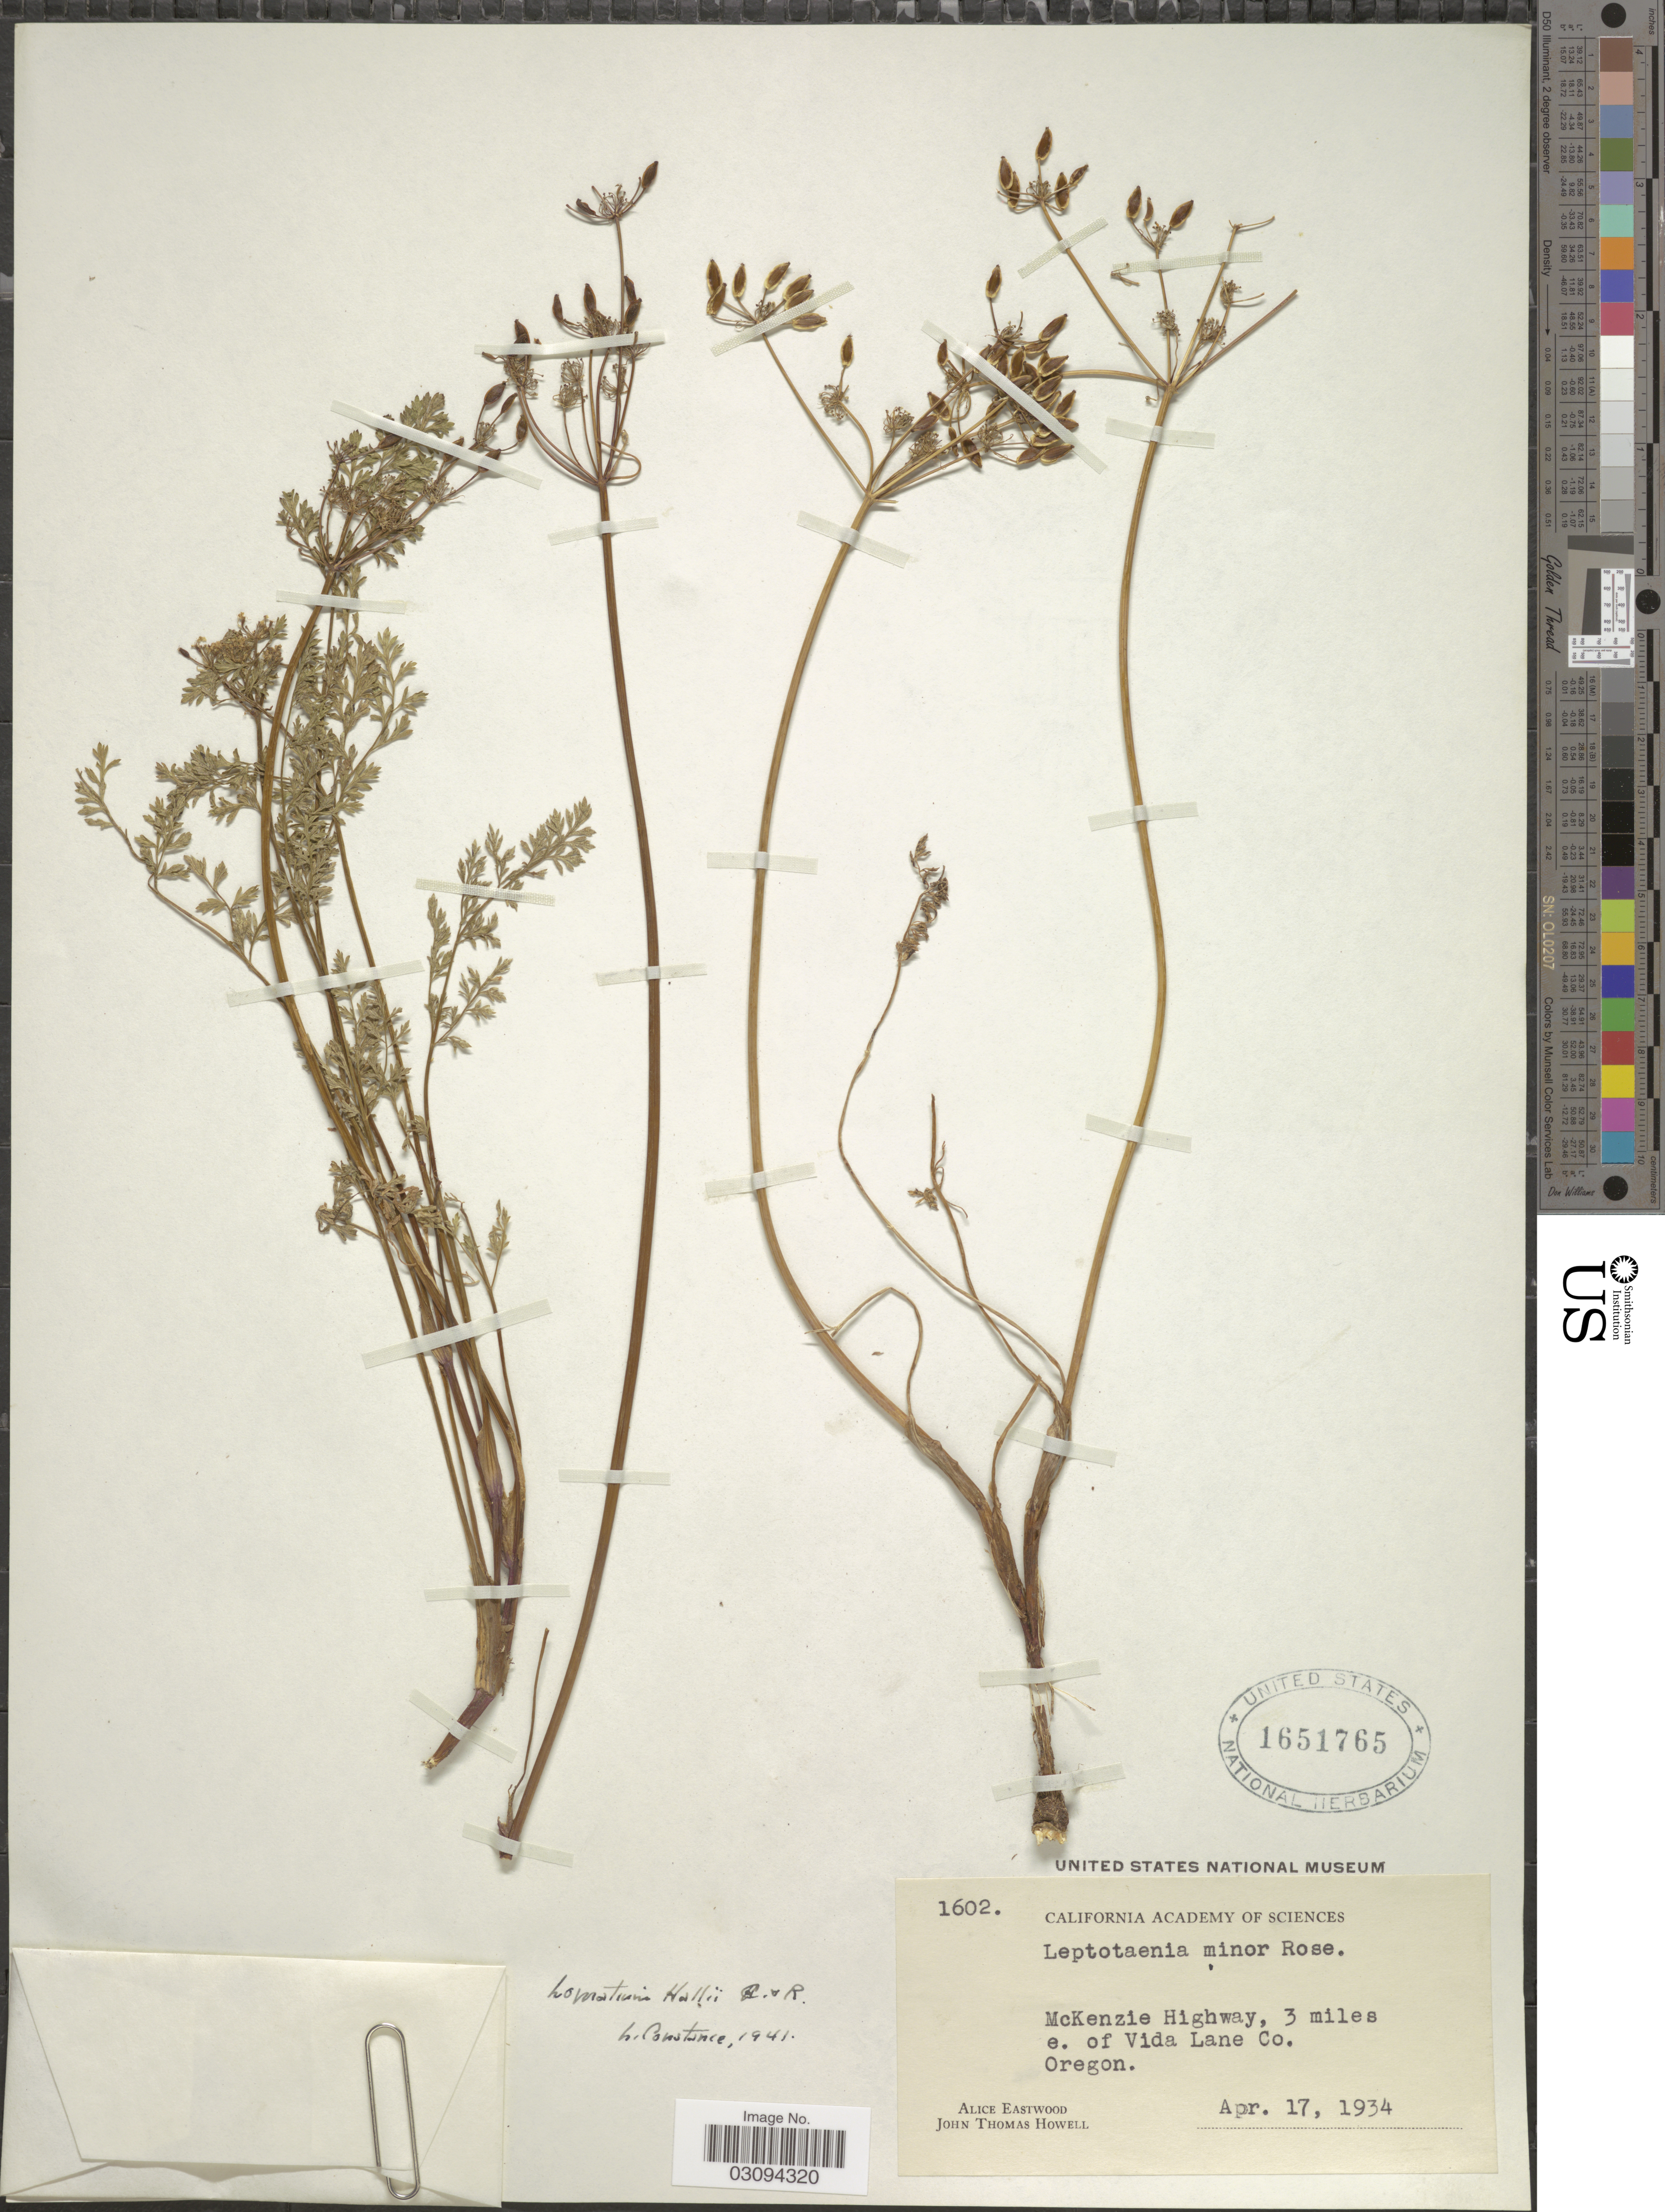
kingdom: Plantae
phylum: Tracheophyta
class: Magnoliopsida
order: Apiales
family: Apiaceae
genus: Lomatium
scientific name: Lomatium hallii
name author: (S. Watson) J.M. Coult. & Rose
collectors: A. Eastwood & J. T. Howell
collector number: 1602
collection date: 1934-04-17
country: United States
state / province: Oregon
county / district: Lane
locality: McKenzie Highway, 3 miles e. of Vida Lane Co.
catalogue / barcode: US 1651765